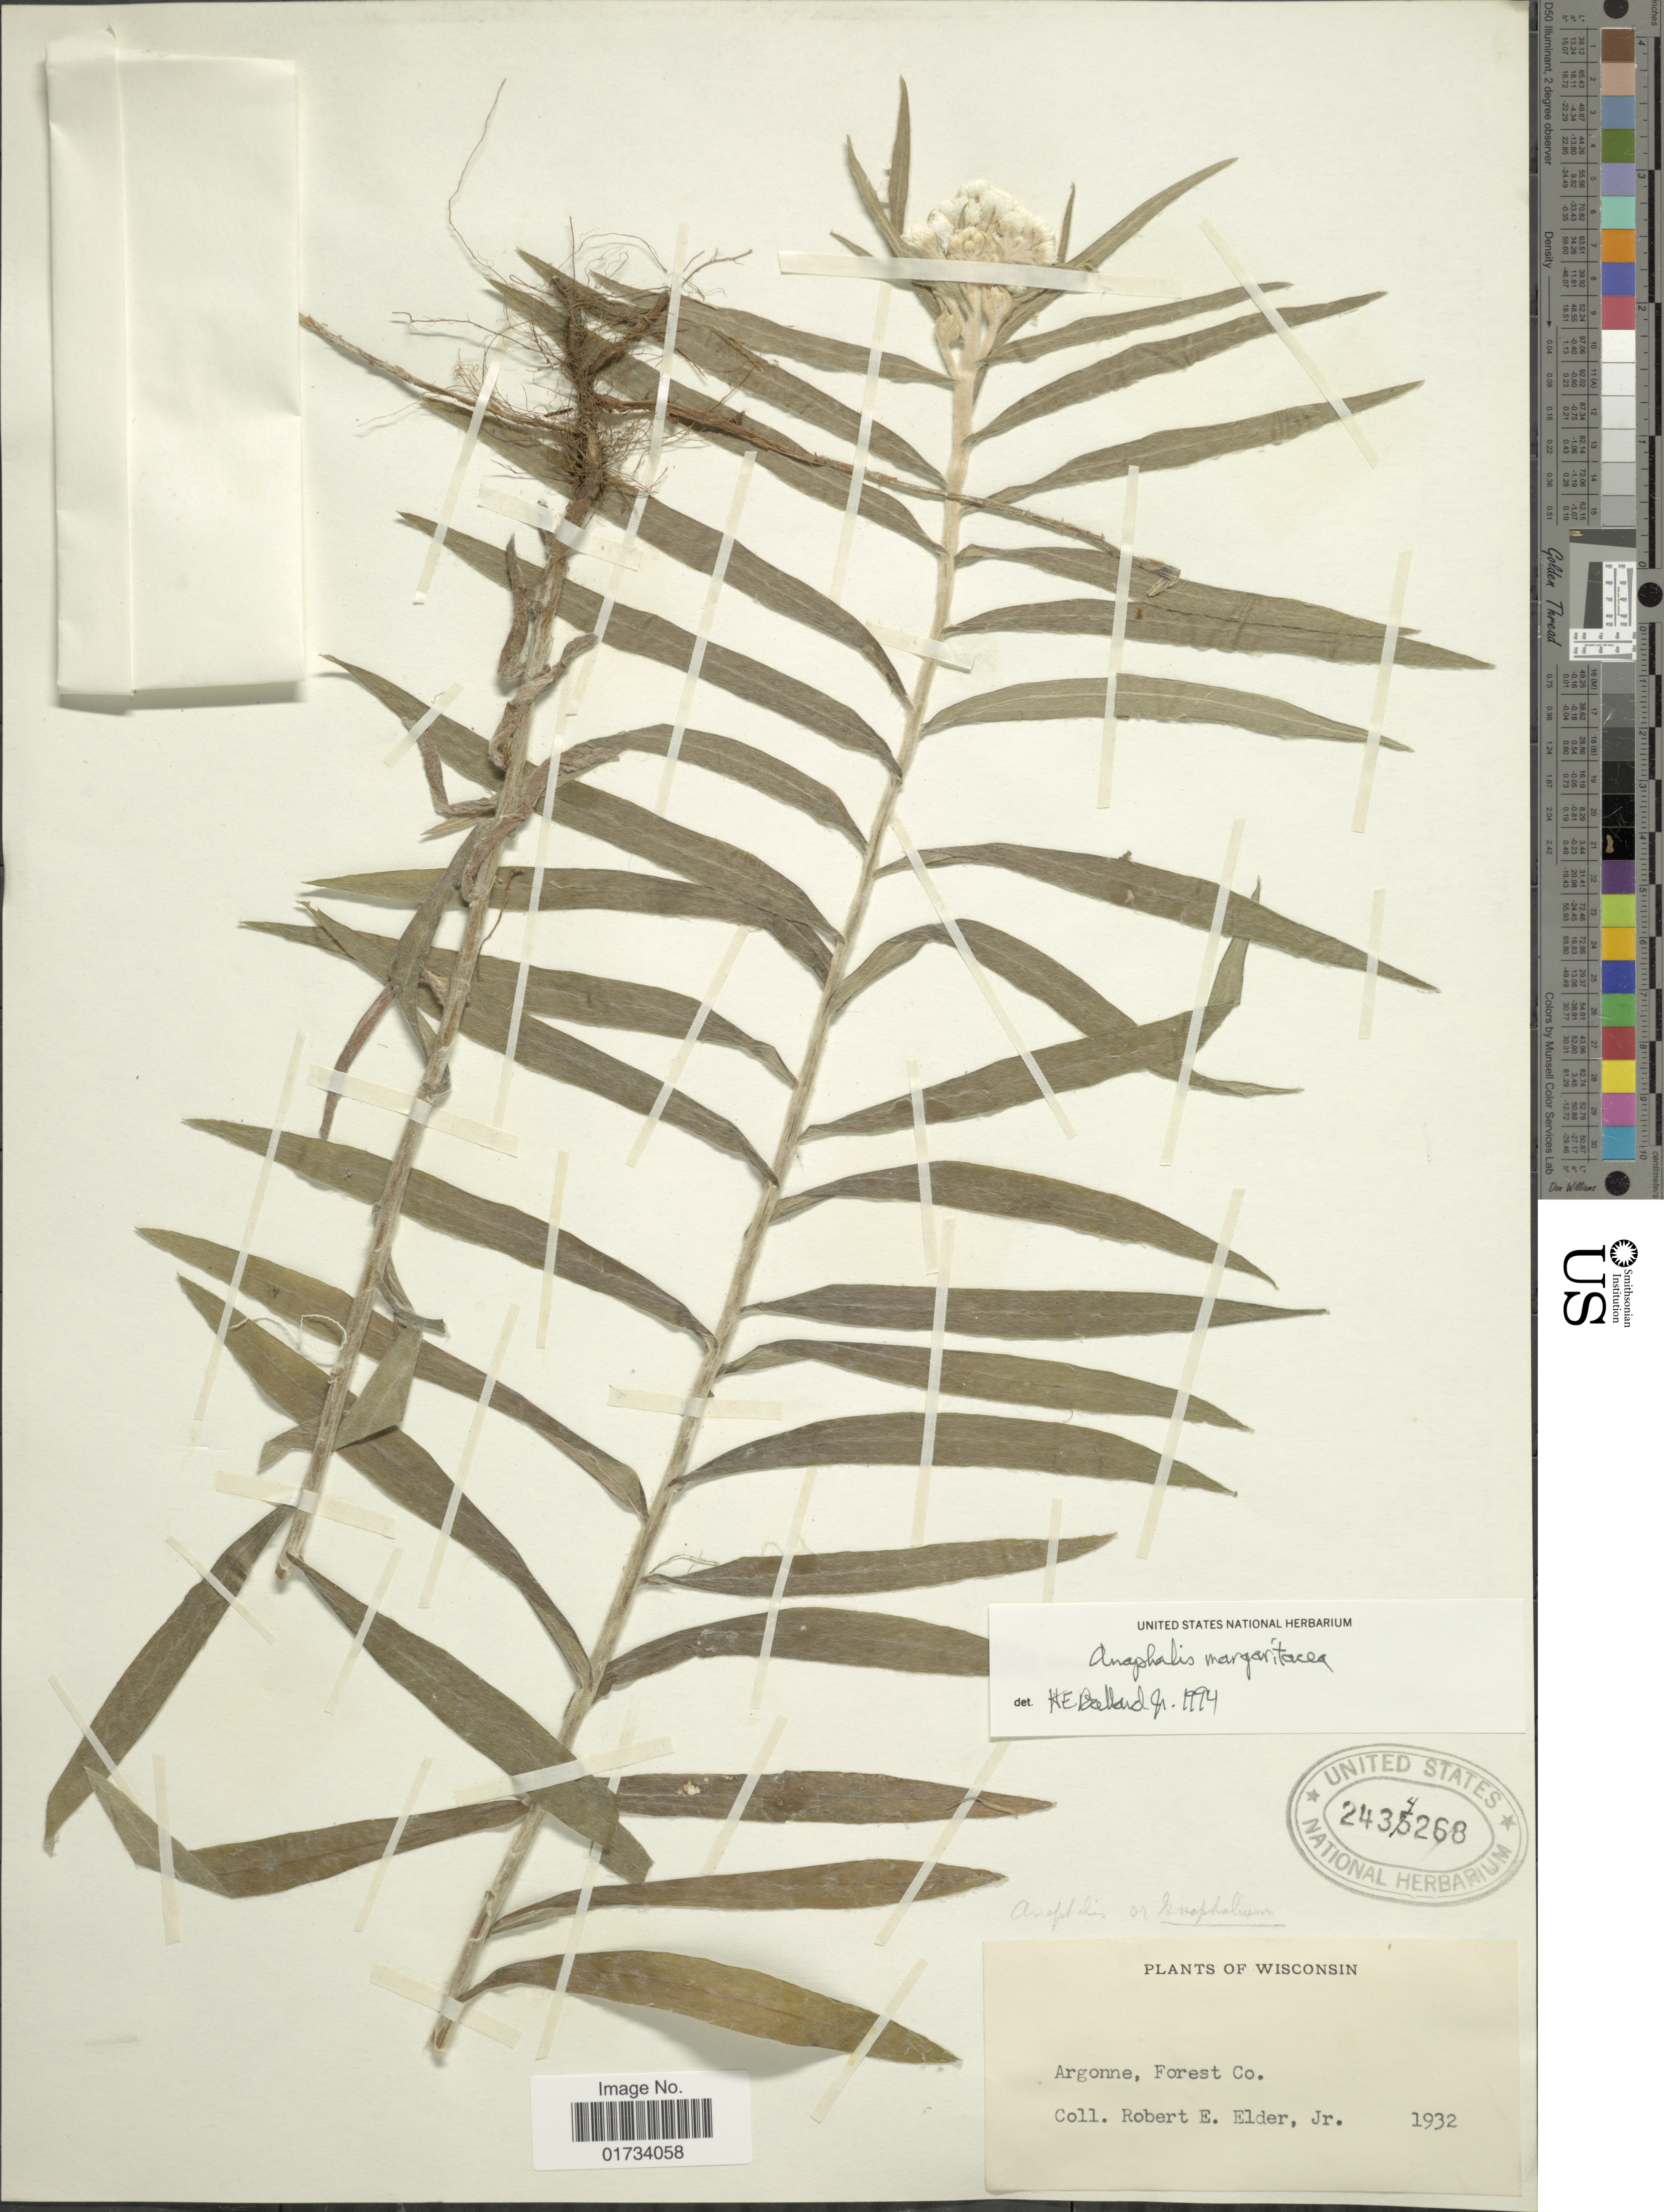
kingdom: Plantae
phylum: Tracheophyta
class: Magnoliopsida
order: Asterales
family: Asteraceae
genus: Anaphalis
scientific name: Anaphalis margaritacea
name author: (L.) Benth. & Hook. f.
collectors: R. Elder Jr.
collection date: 1932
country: United States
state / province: Wisconsin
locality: Argonne, Forest Co.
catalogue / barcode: US 2434268